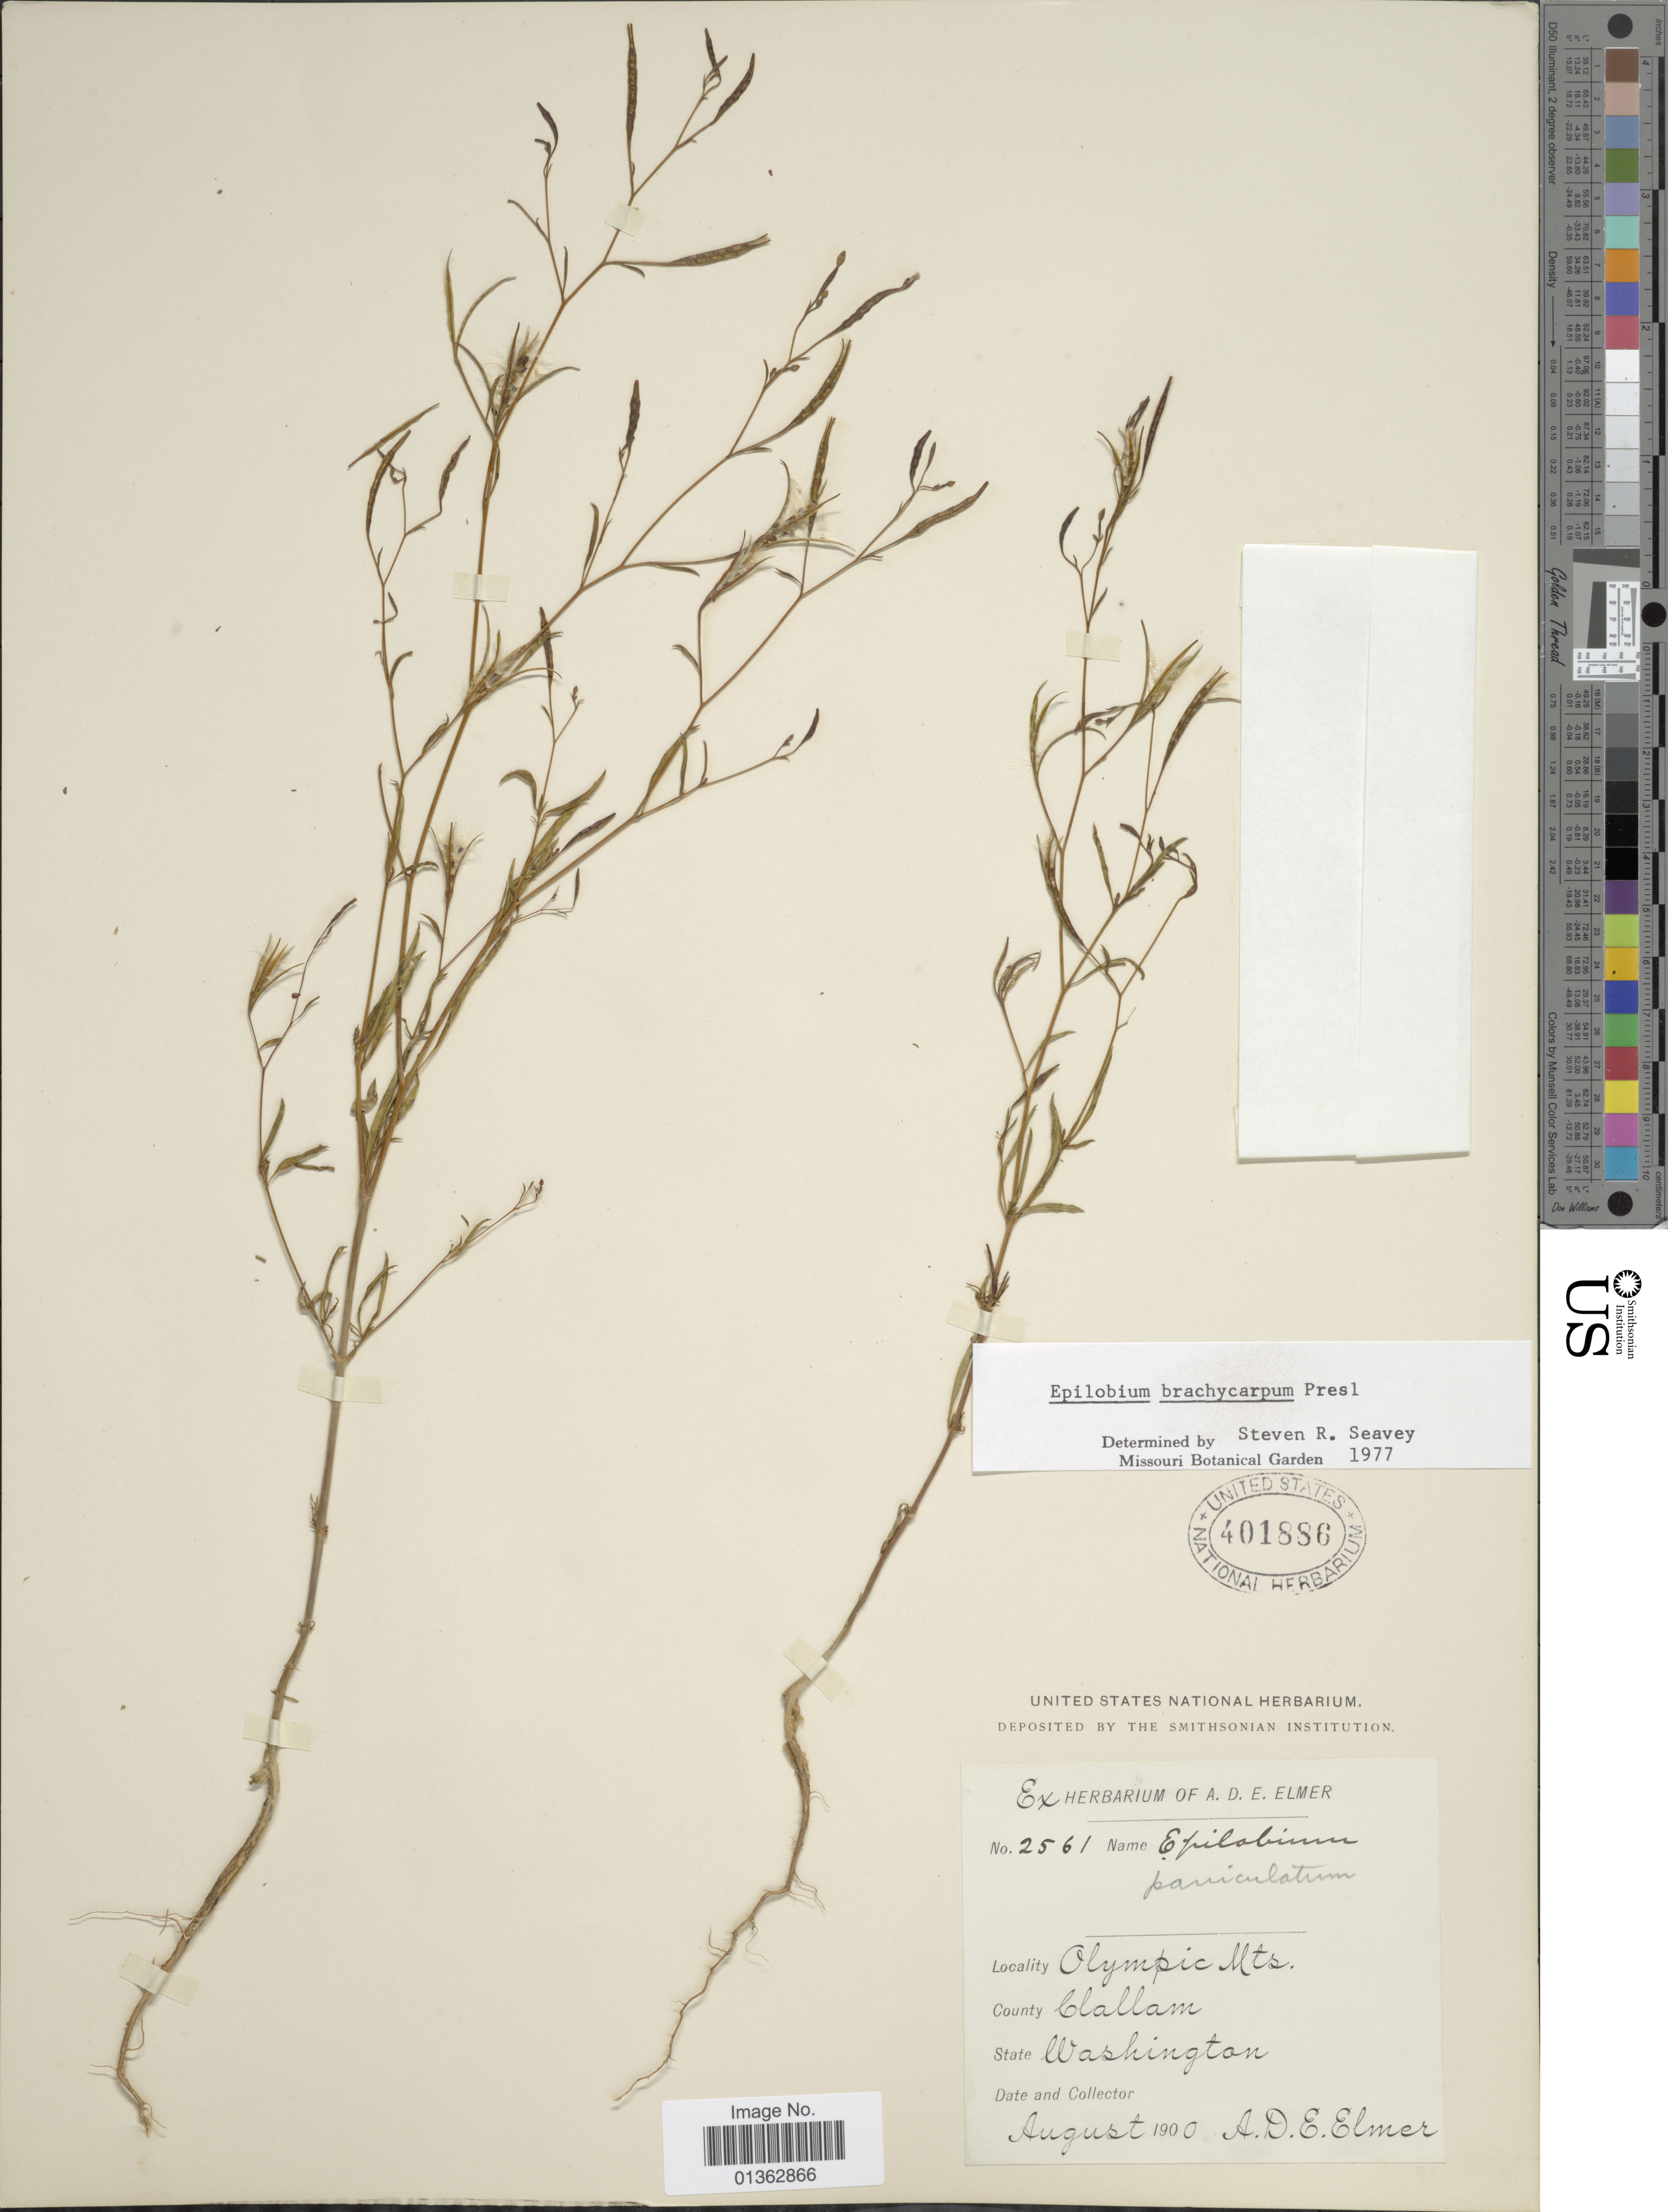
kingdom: Plantae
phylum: Tracheophyta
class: Magnoliopsida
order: Myrtales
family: Onagraceae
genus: Epilobium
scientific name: Epilobium brachycarpum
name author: C. Presl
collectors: A. D. E. Elmer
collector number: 2561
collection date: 1900-08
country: United States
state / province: Washington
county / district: Clallam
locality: Olympic Mts. County Clallam.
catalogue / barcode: US 401886